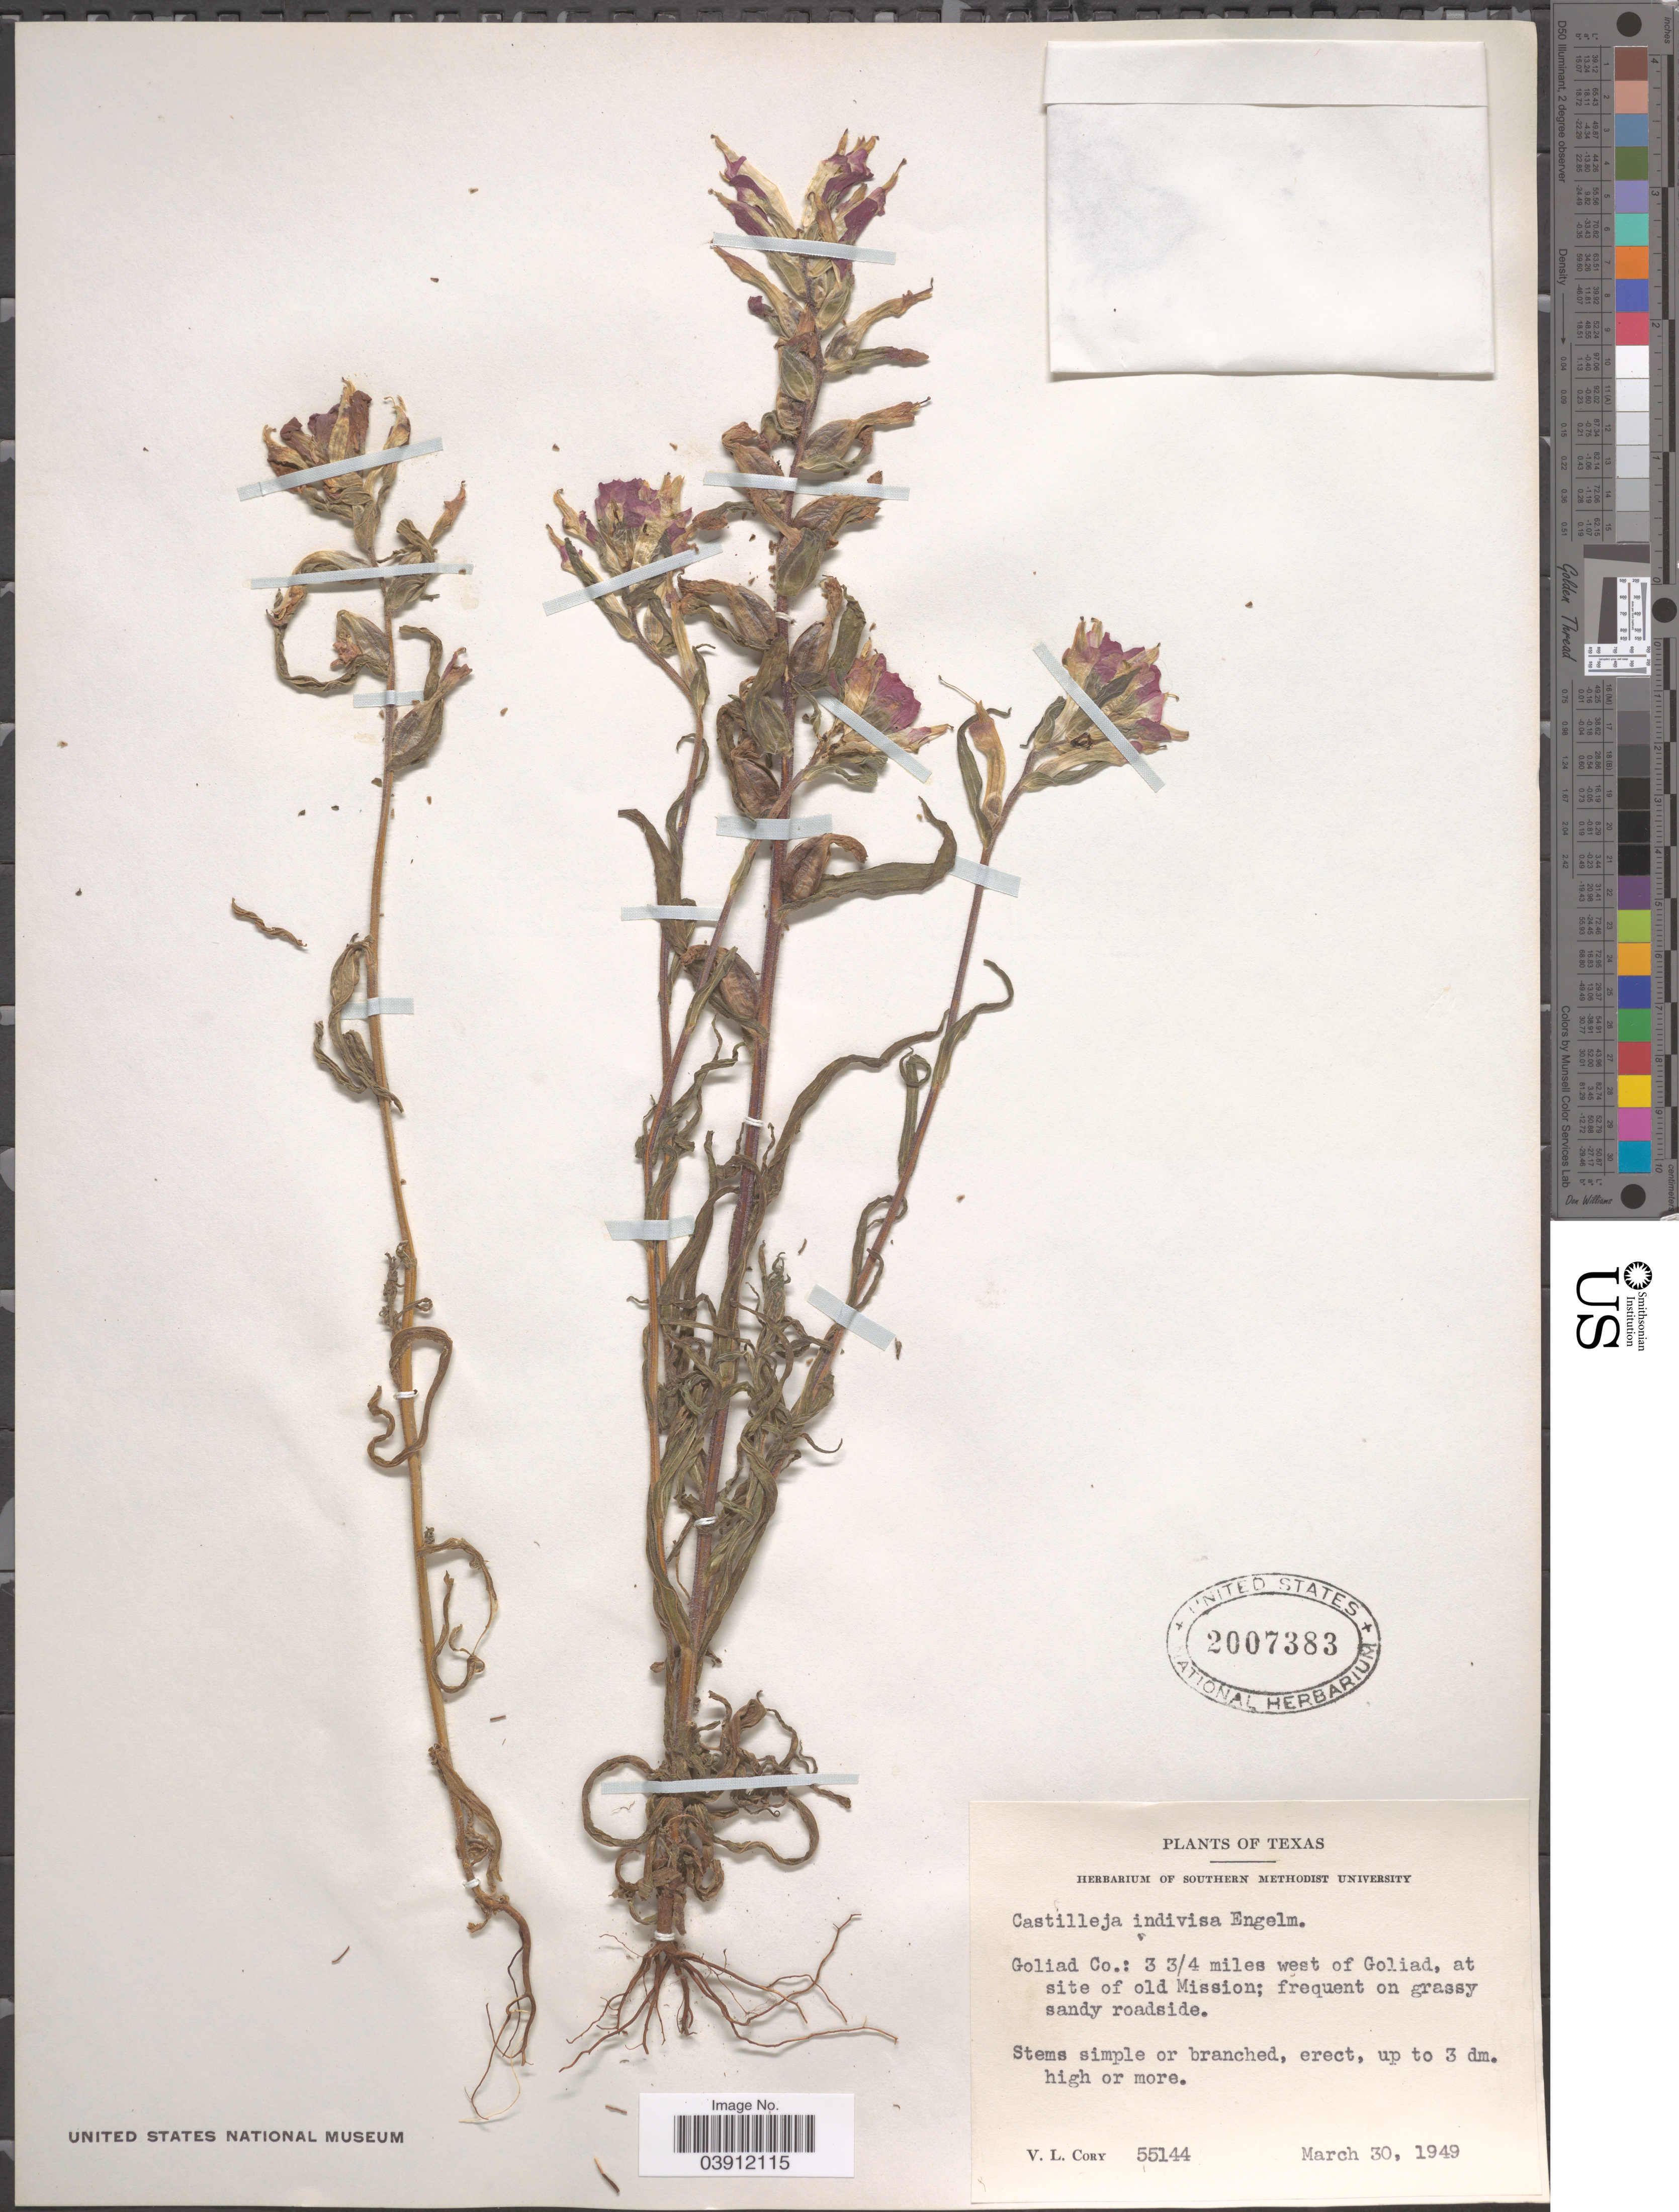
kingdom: Plantae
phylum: Tracheophyta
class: Magnoliopsida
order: Lamiales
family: Orobanchaceae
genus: Castilleja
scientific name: Castilleja indivisa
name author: Engelm. in Engelm. & A. Gray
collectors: V. Cory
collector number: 55144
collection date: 1949-03-30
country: United States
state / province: Texas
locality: Goliad Co.: 3 3/4 miles west of Goliad, at site of old Mission.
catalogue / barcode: US 2007383